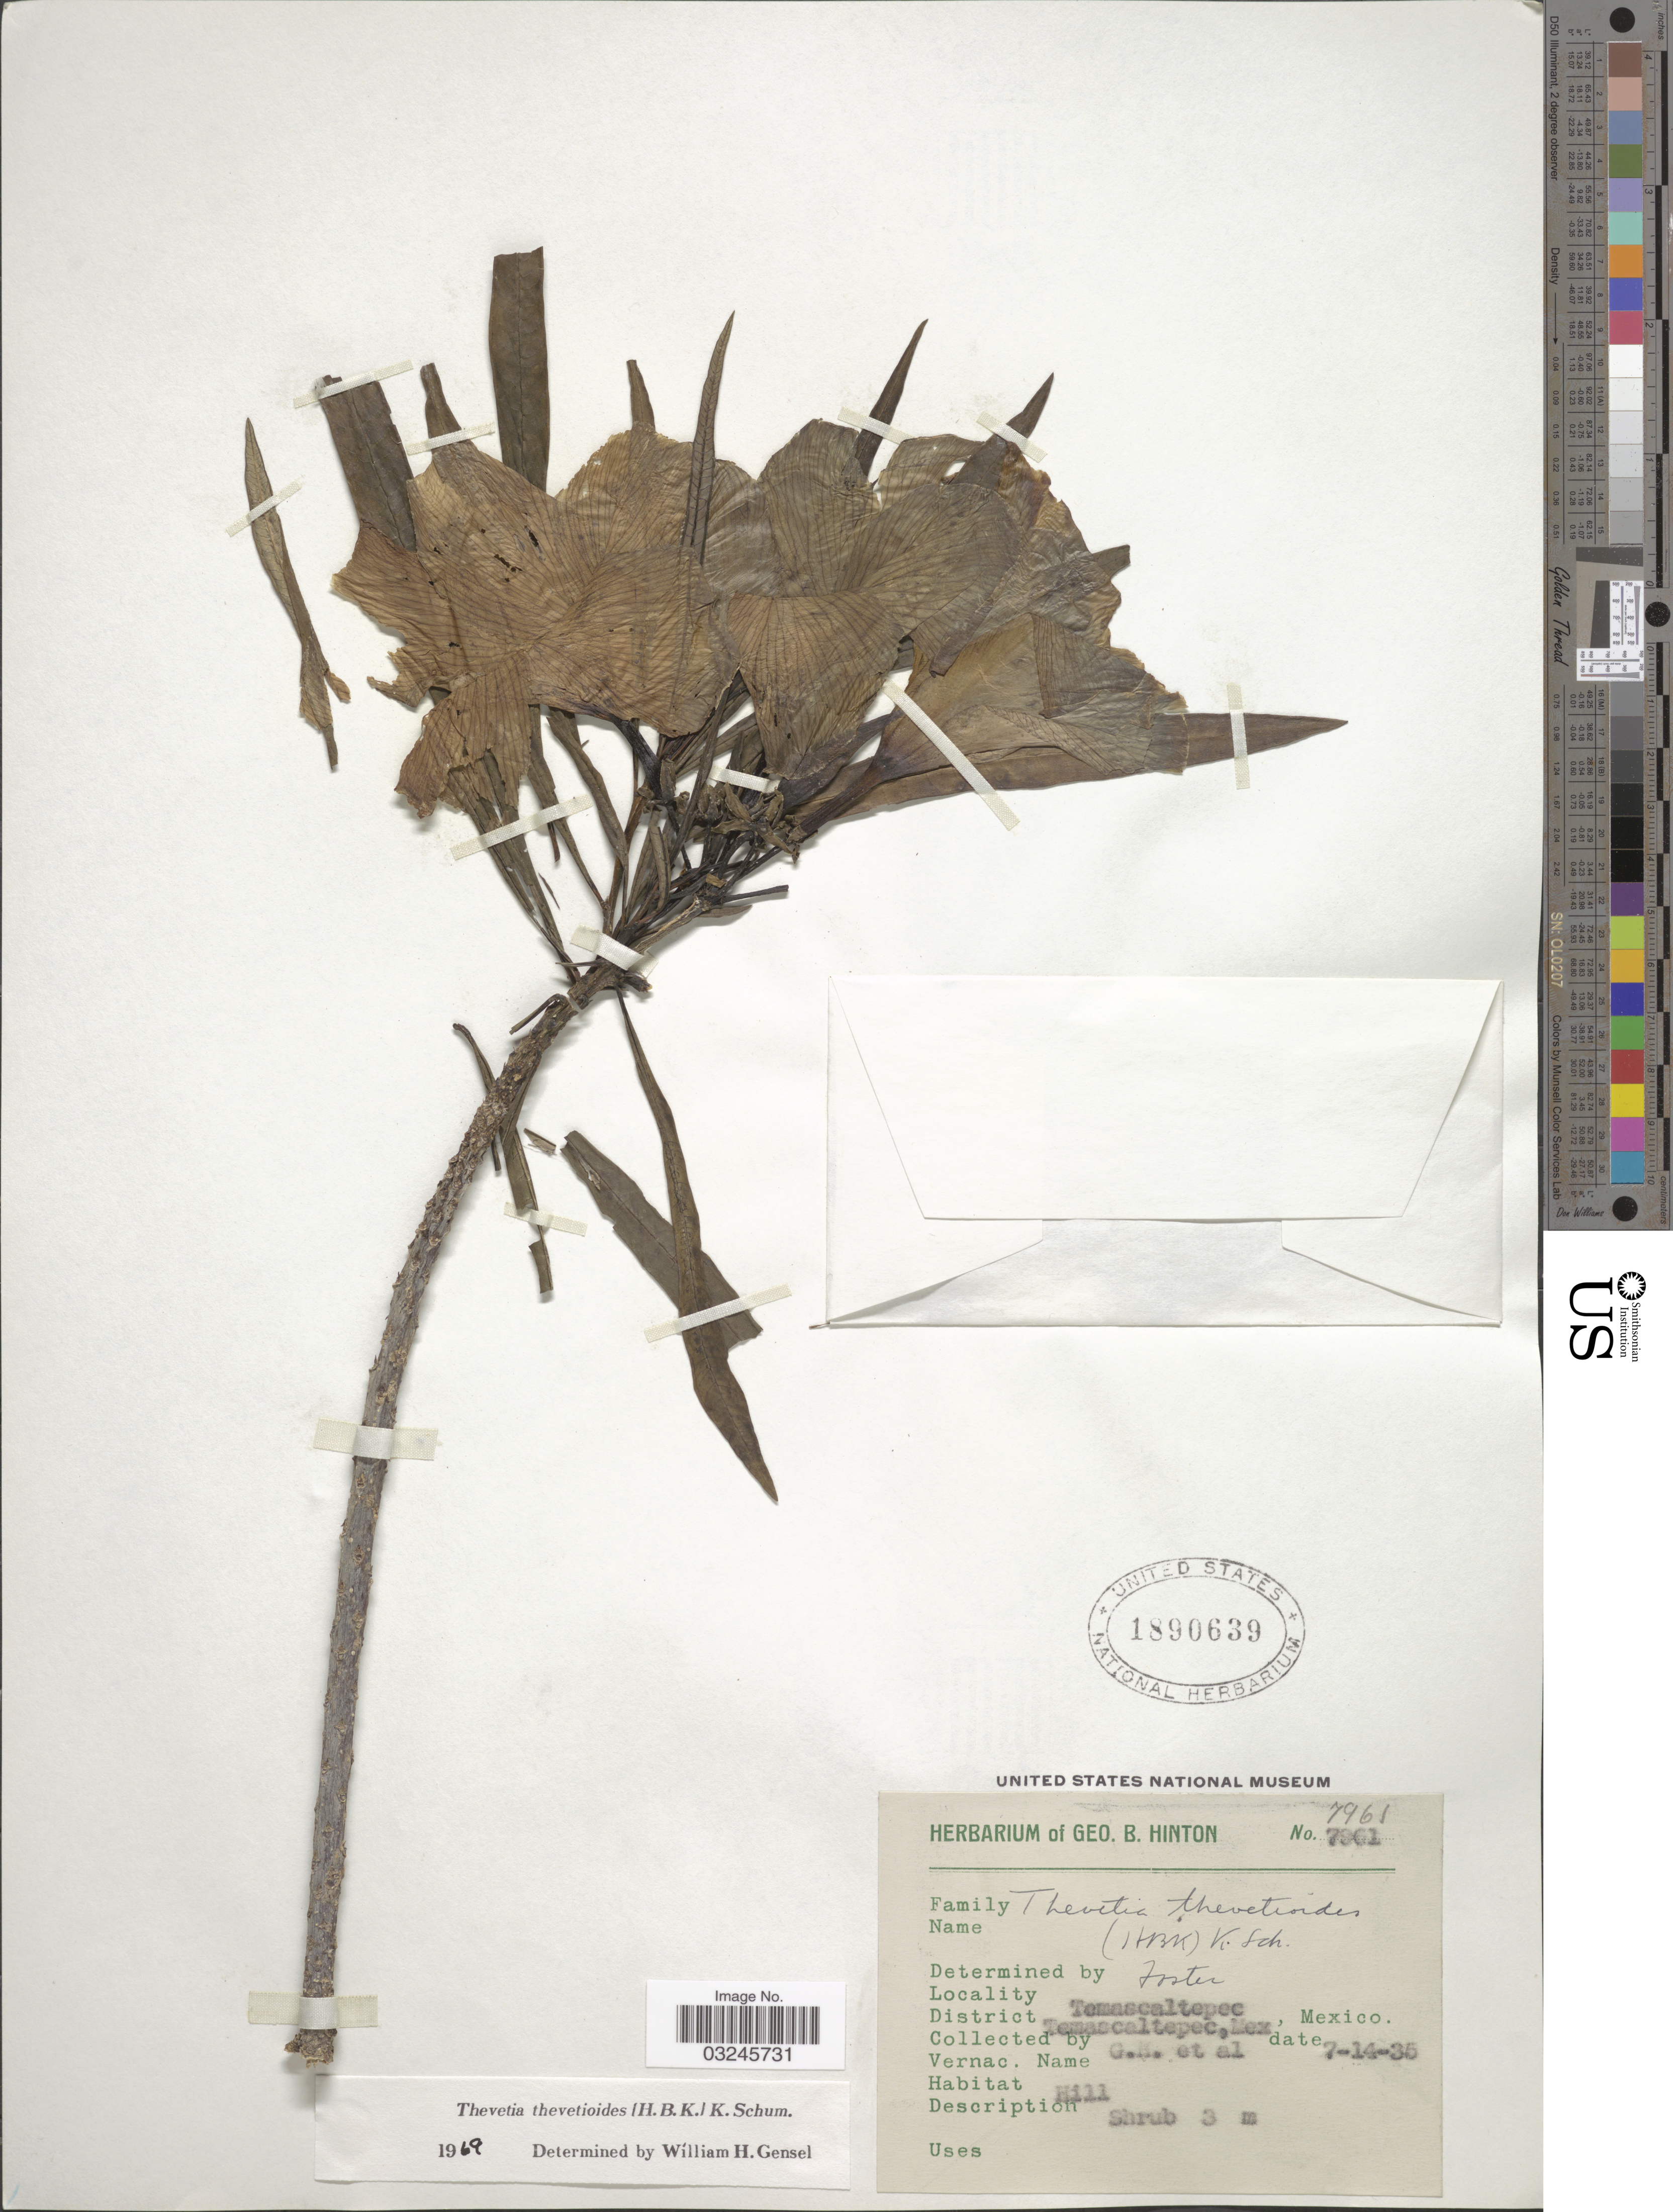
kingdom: Plantae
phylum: Tracheophyta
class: Magnoliopsida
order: Gentianales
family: Apocynaceae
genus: Thevetia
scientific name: Thevetia thevetioides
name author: (Kunth) K. Schum.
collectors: G. B. Hinton & et al.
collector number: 7961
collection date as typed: Transcribed d/m/y: 14/7/35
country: Mexico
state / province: México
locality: Temascaltepec, District Temascaltepec, Mex., Mexico.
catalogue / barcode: US 1890639